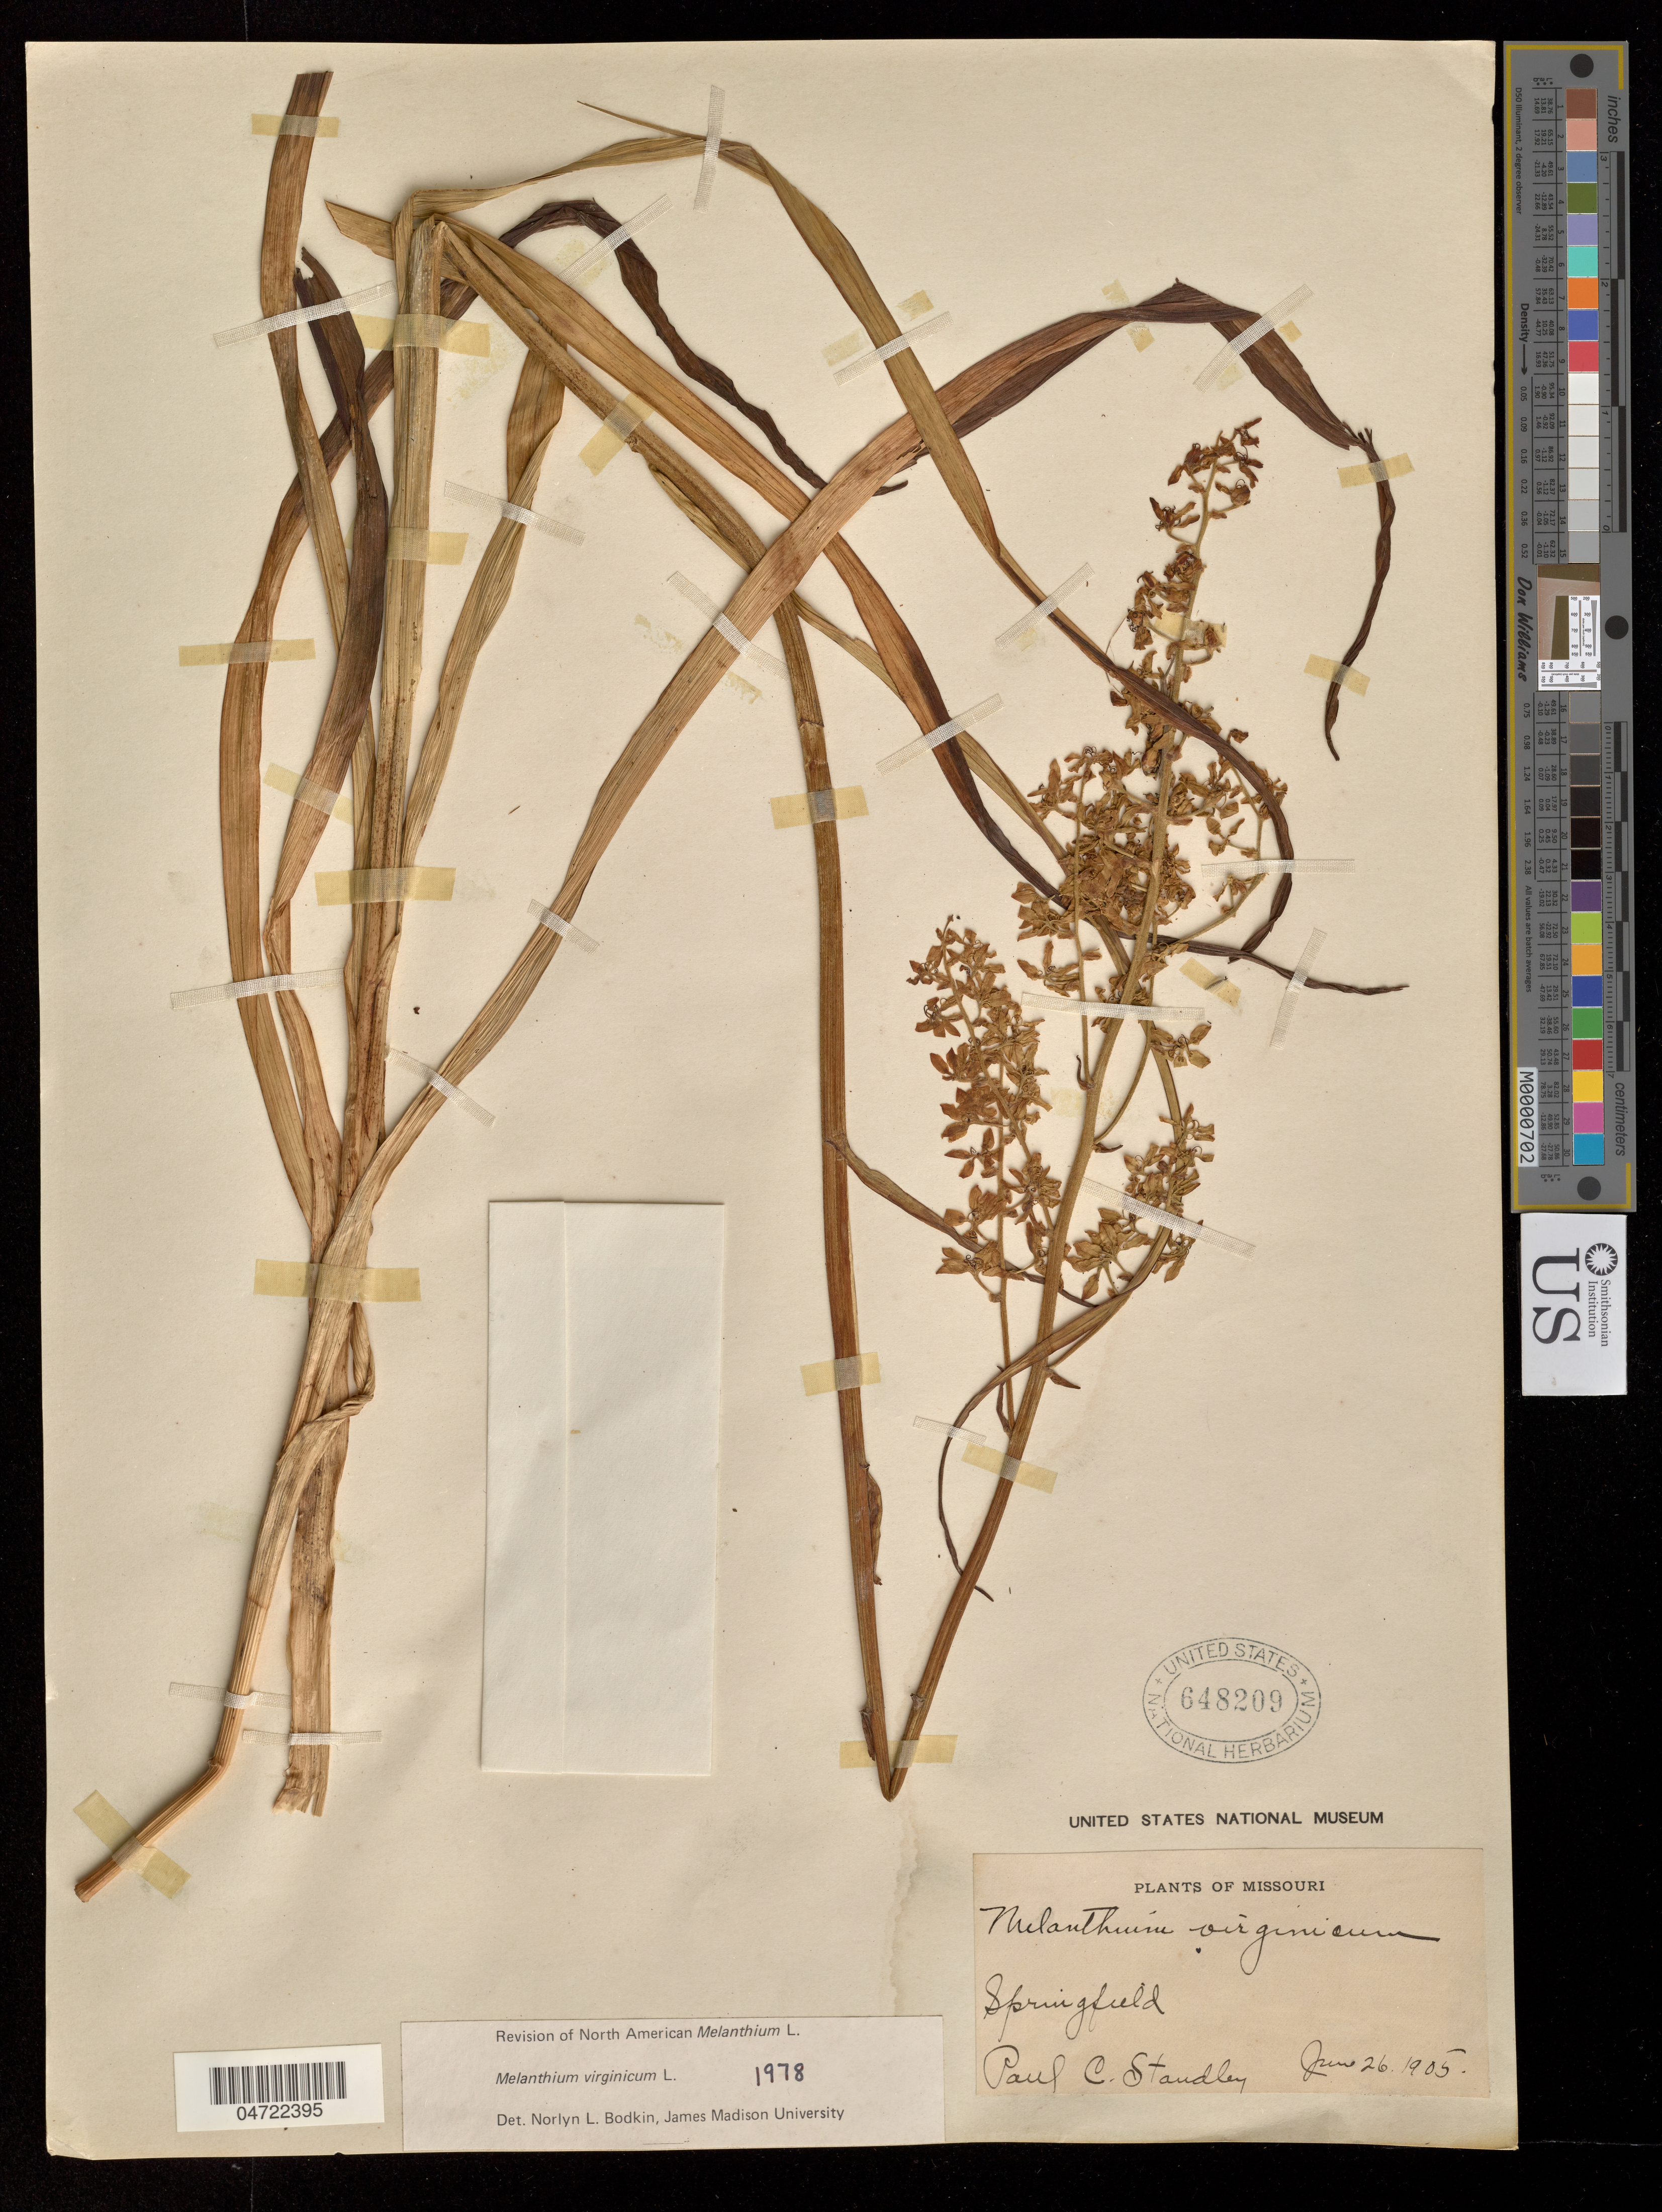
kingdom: Plantae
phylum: Tracheophyta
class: Liliopsida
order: Liliales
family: Melanthiaceae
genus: Melanthium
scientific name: Melanthium virginicum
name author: L.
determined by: Bodkin, N. L.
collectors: P. C. Standley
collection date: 1905-06-26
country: United States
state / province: Missouri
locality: Springfield.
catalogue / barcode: US 648209